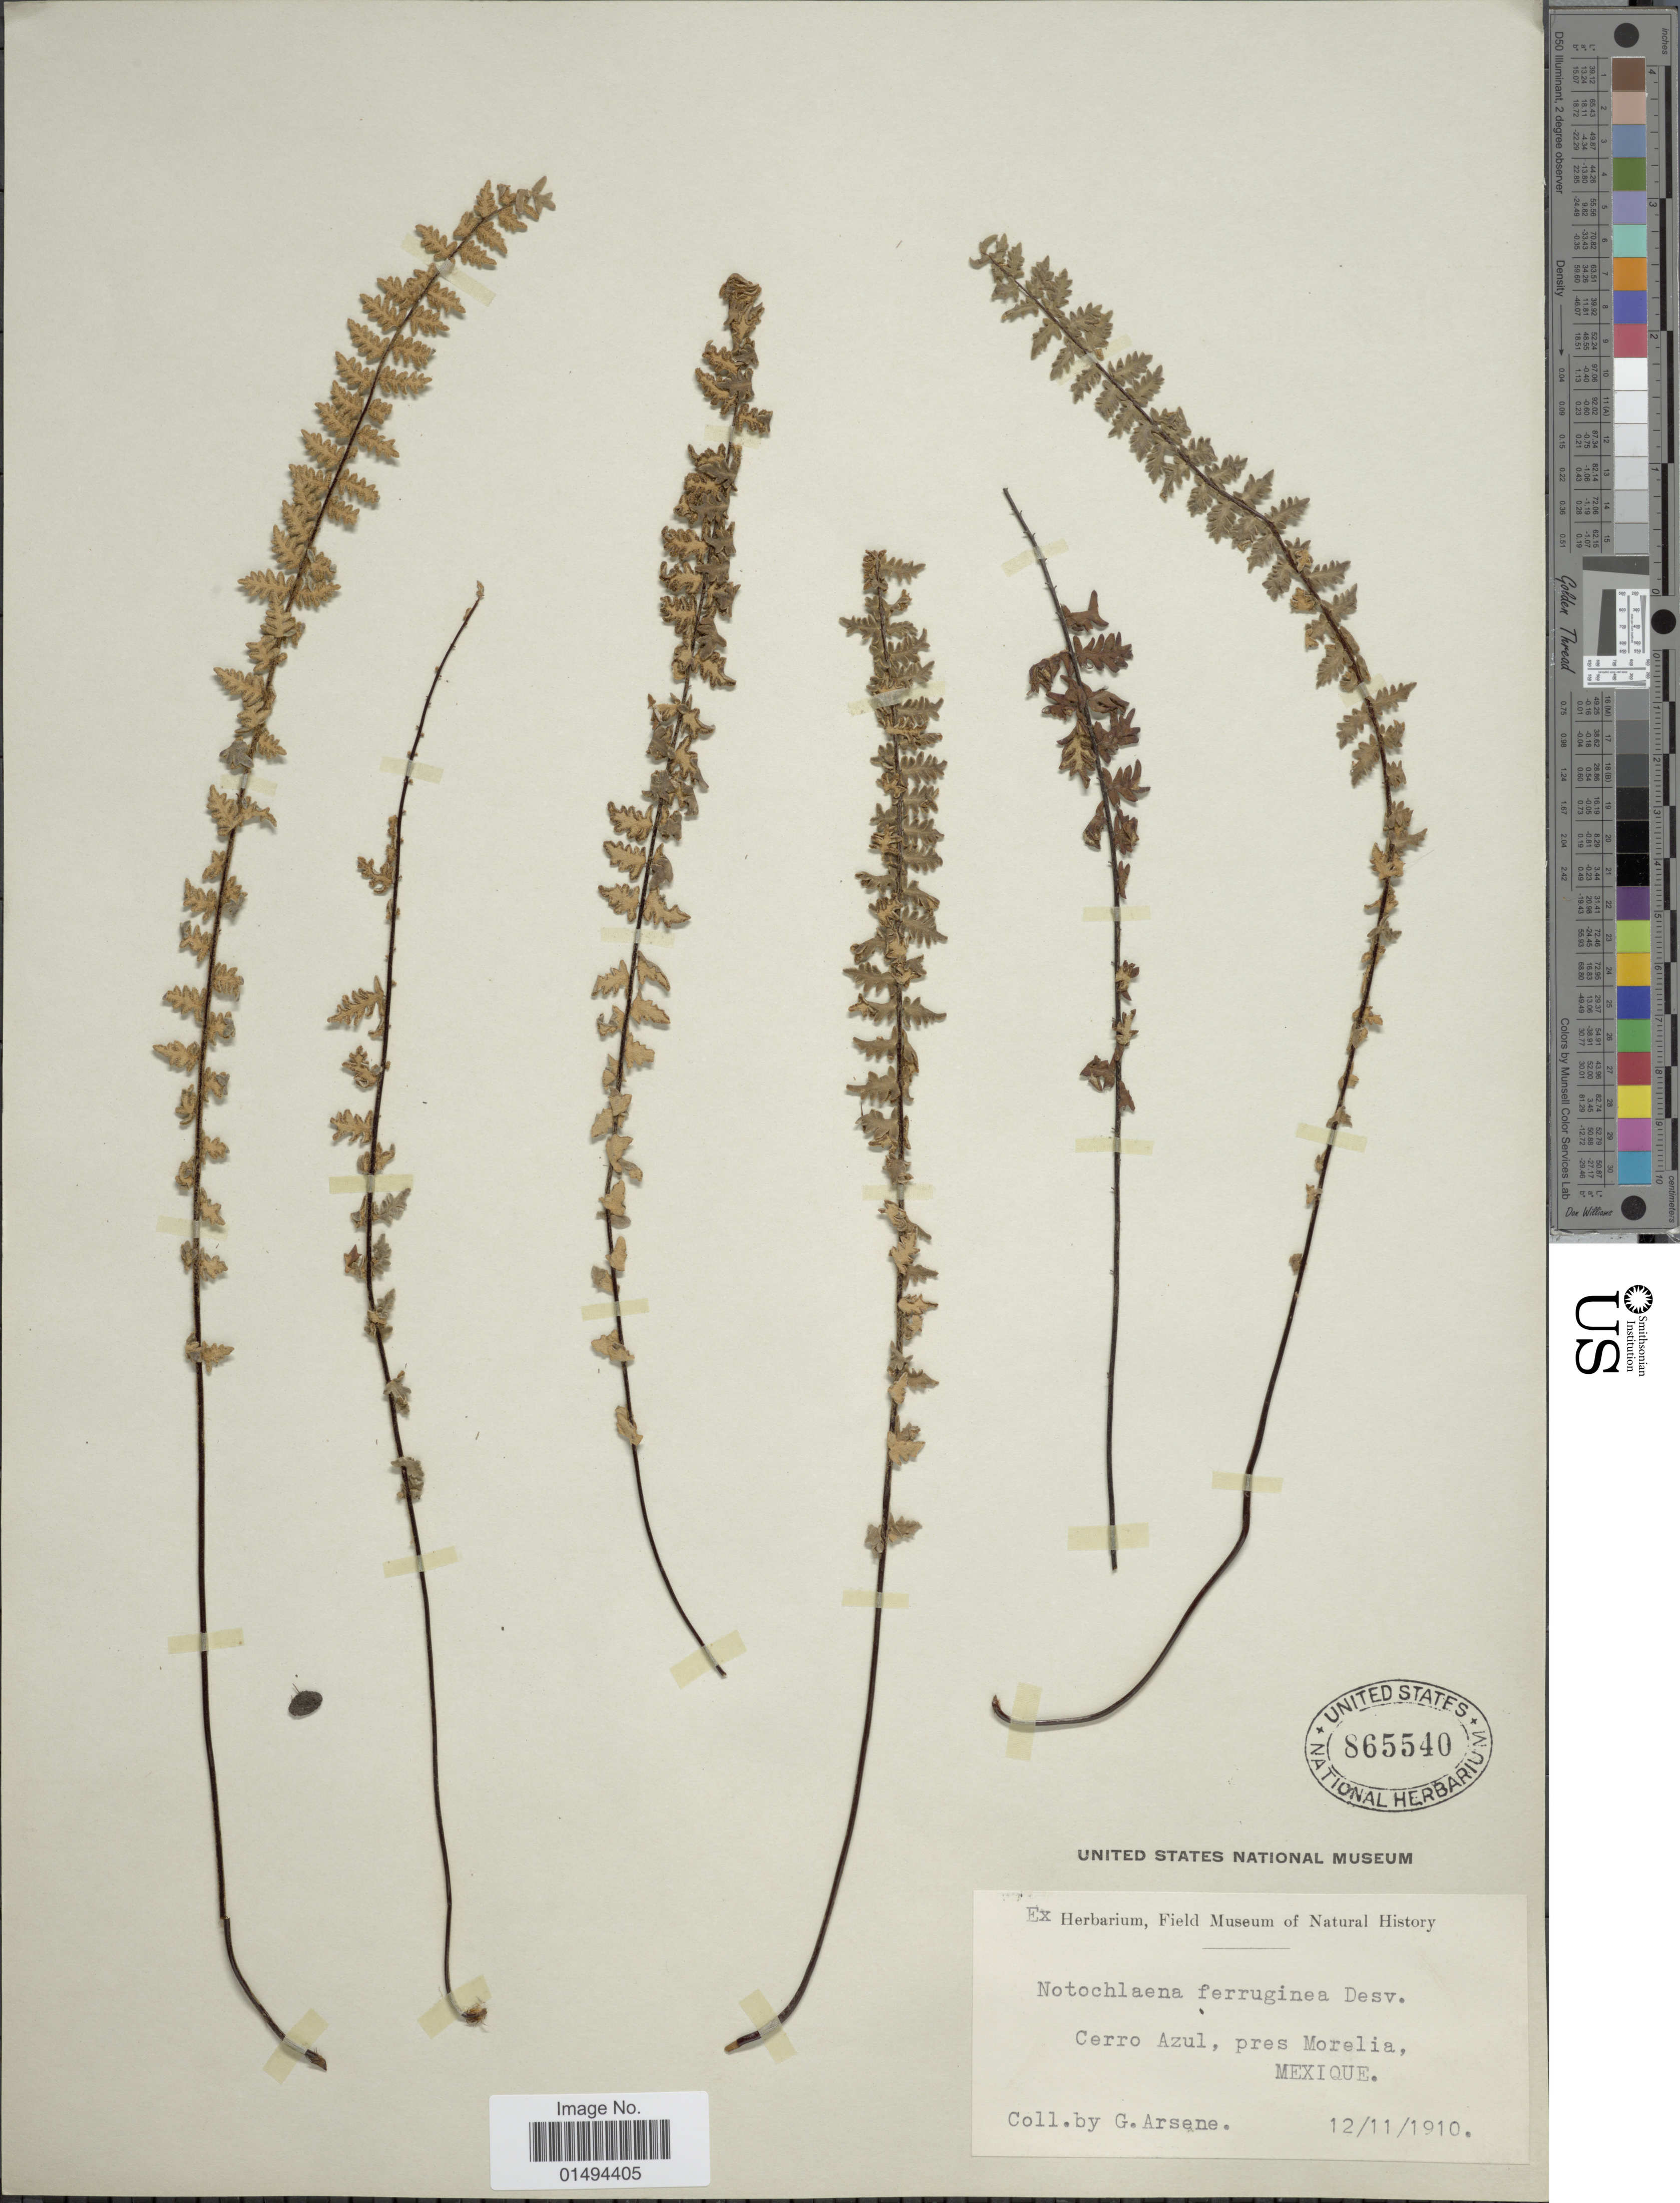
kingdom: Plantae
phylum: Tracheophyta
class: Polypodiopsida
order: Polypodiales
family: Pteridaceae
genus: Myriopteris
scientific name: Myriopteris aurea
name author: (Poir.) Grusz & Windham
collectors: Bro. G. Arsène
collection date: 1910-11-12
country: Mexico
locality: Cerro azul, pres Morelia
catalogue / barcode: US 865540